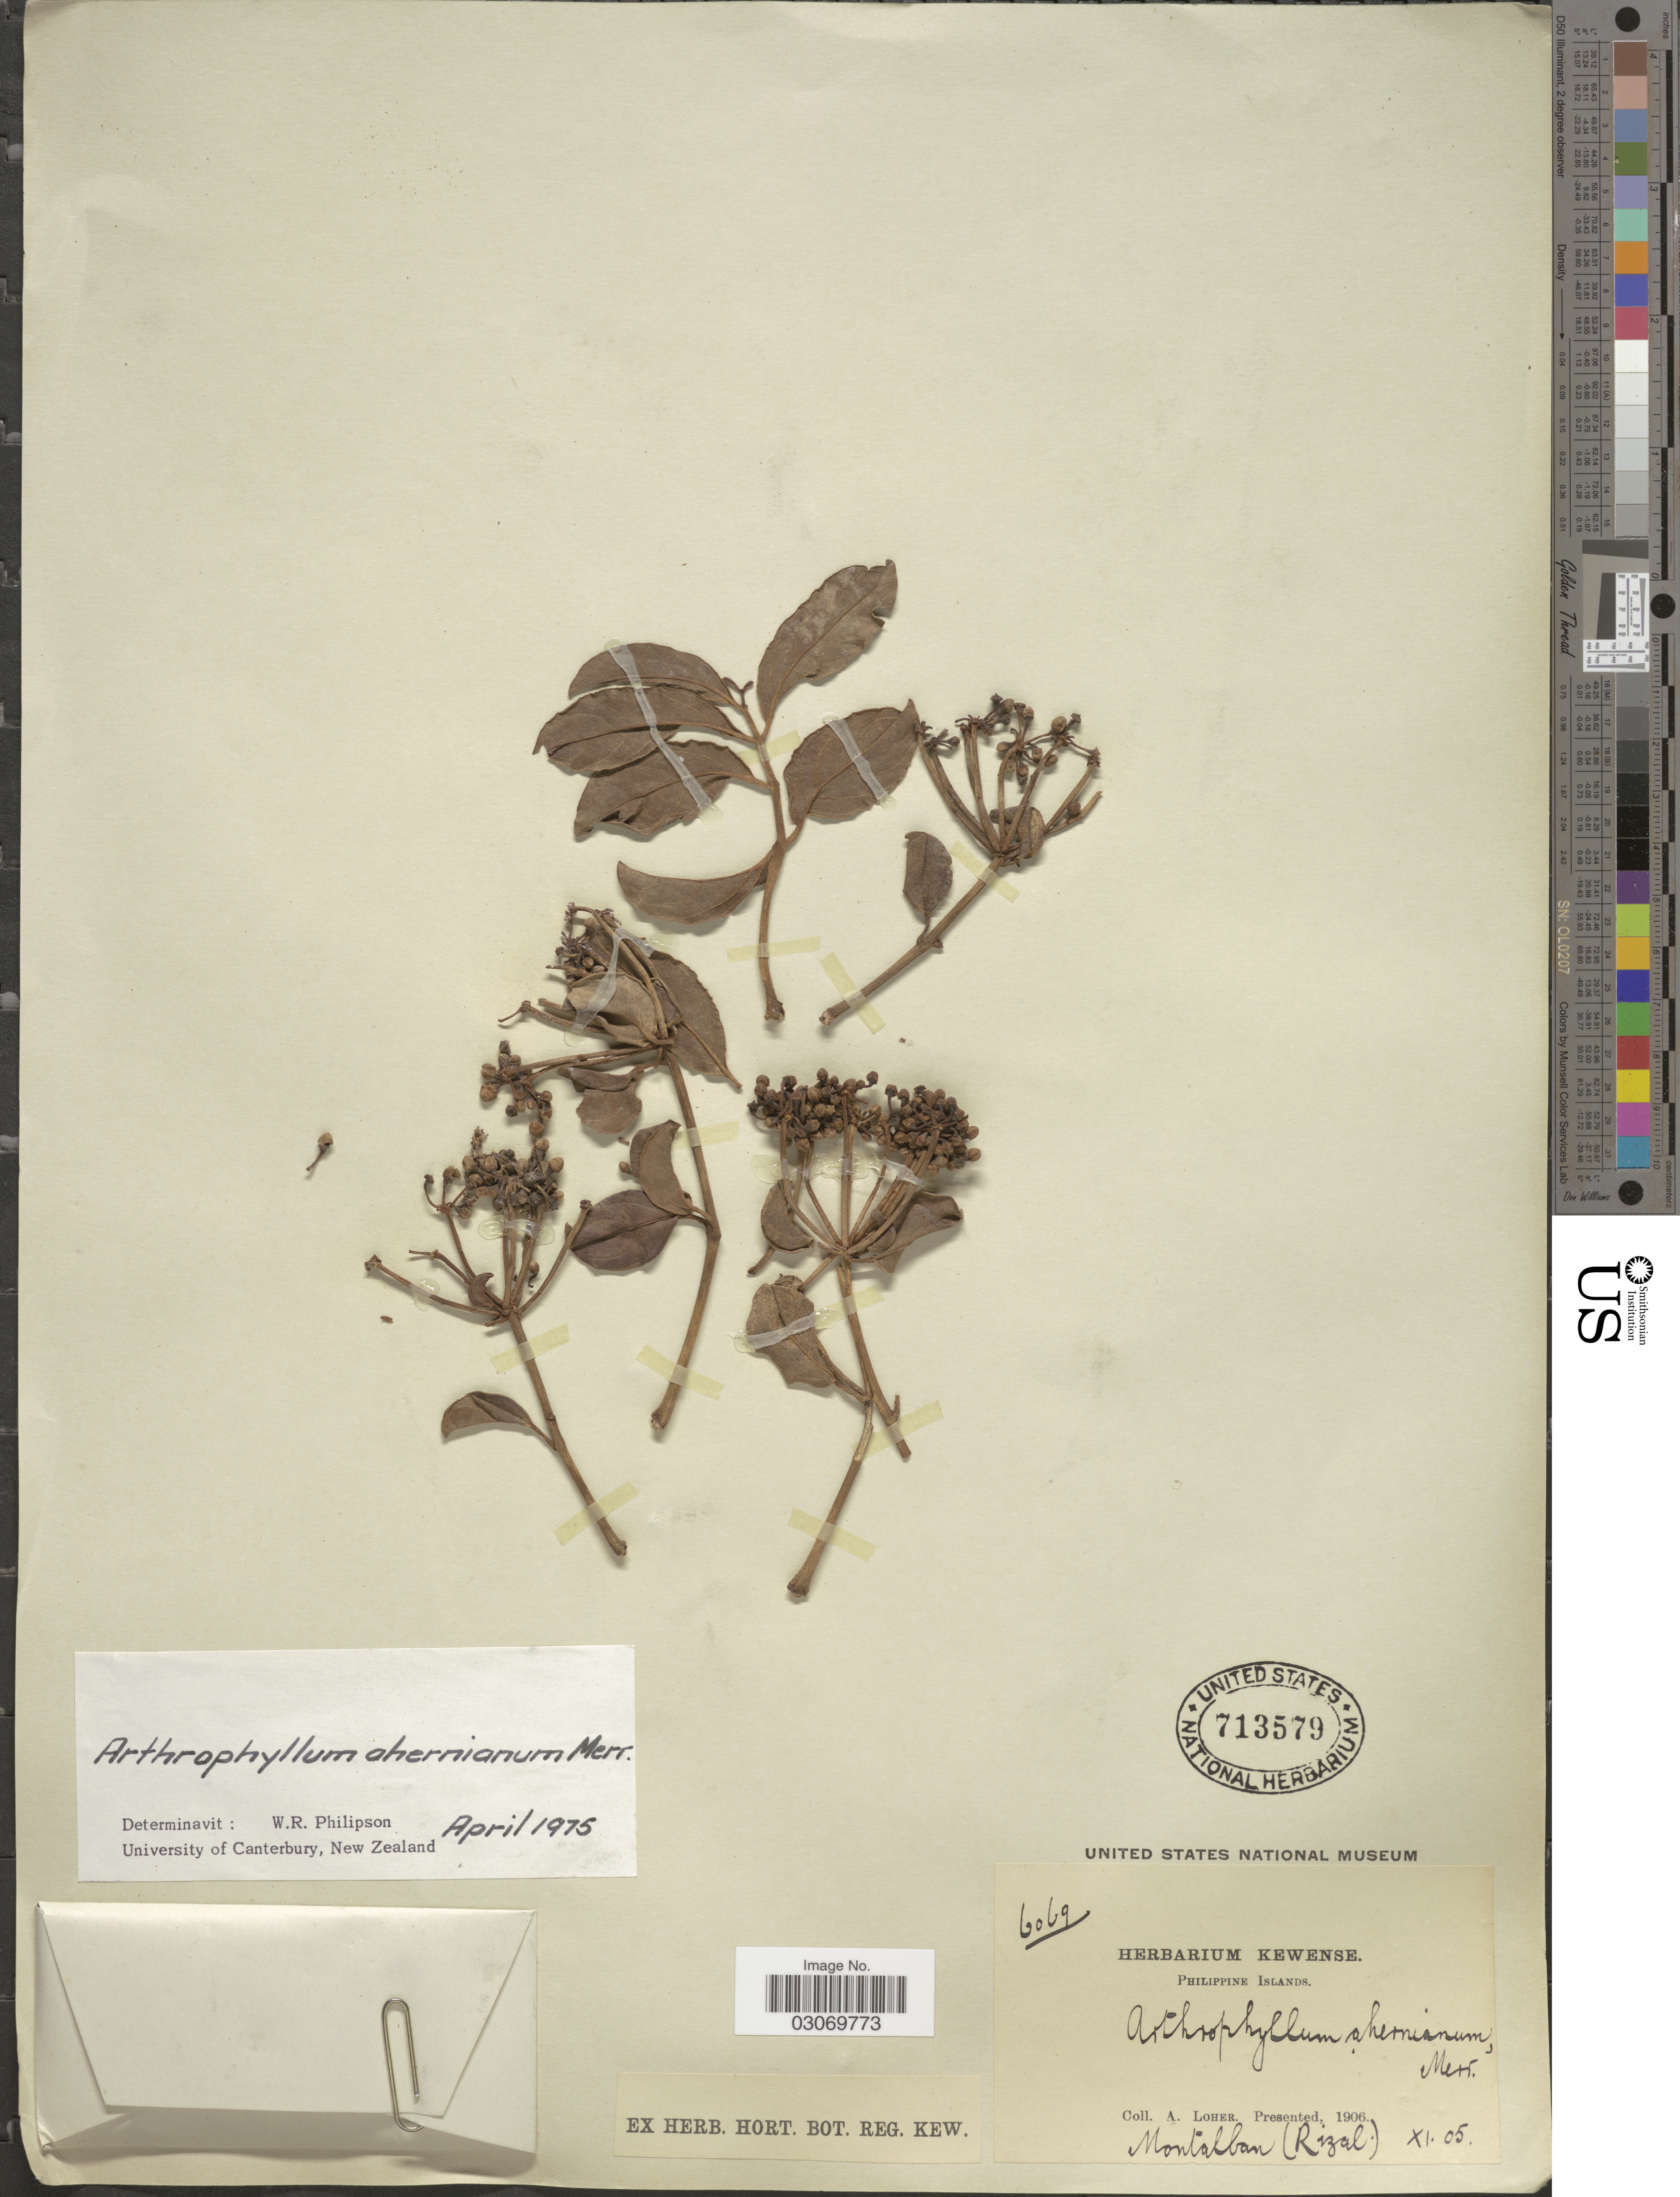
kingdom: Plantae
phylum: Tracheophyta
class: Magnoliopsida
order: Apiales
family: Araliaceae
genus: Arthrophyllum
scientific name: Arthrophyllum ahernianum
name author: Merr.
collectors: A. Loher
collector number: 6069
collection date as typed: Transcribed d/m/y: /11/5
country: Philippines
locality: Montalban (Rizal).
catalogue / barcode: US 713579